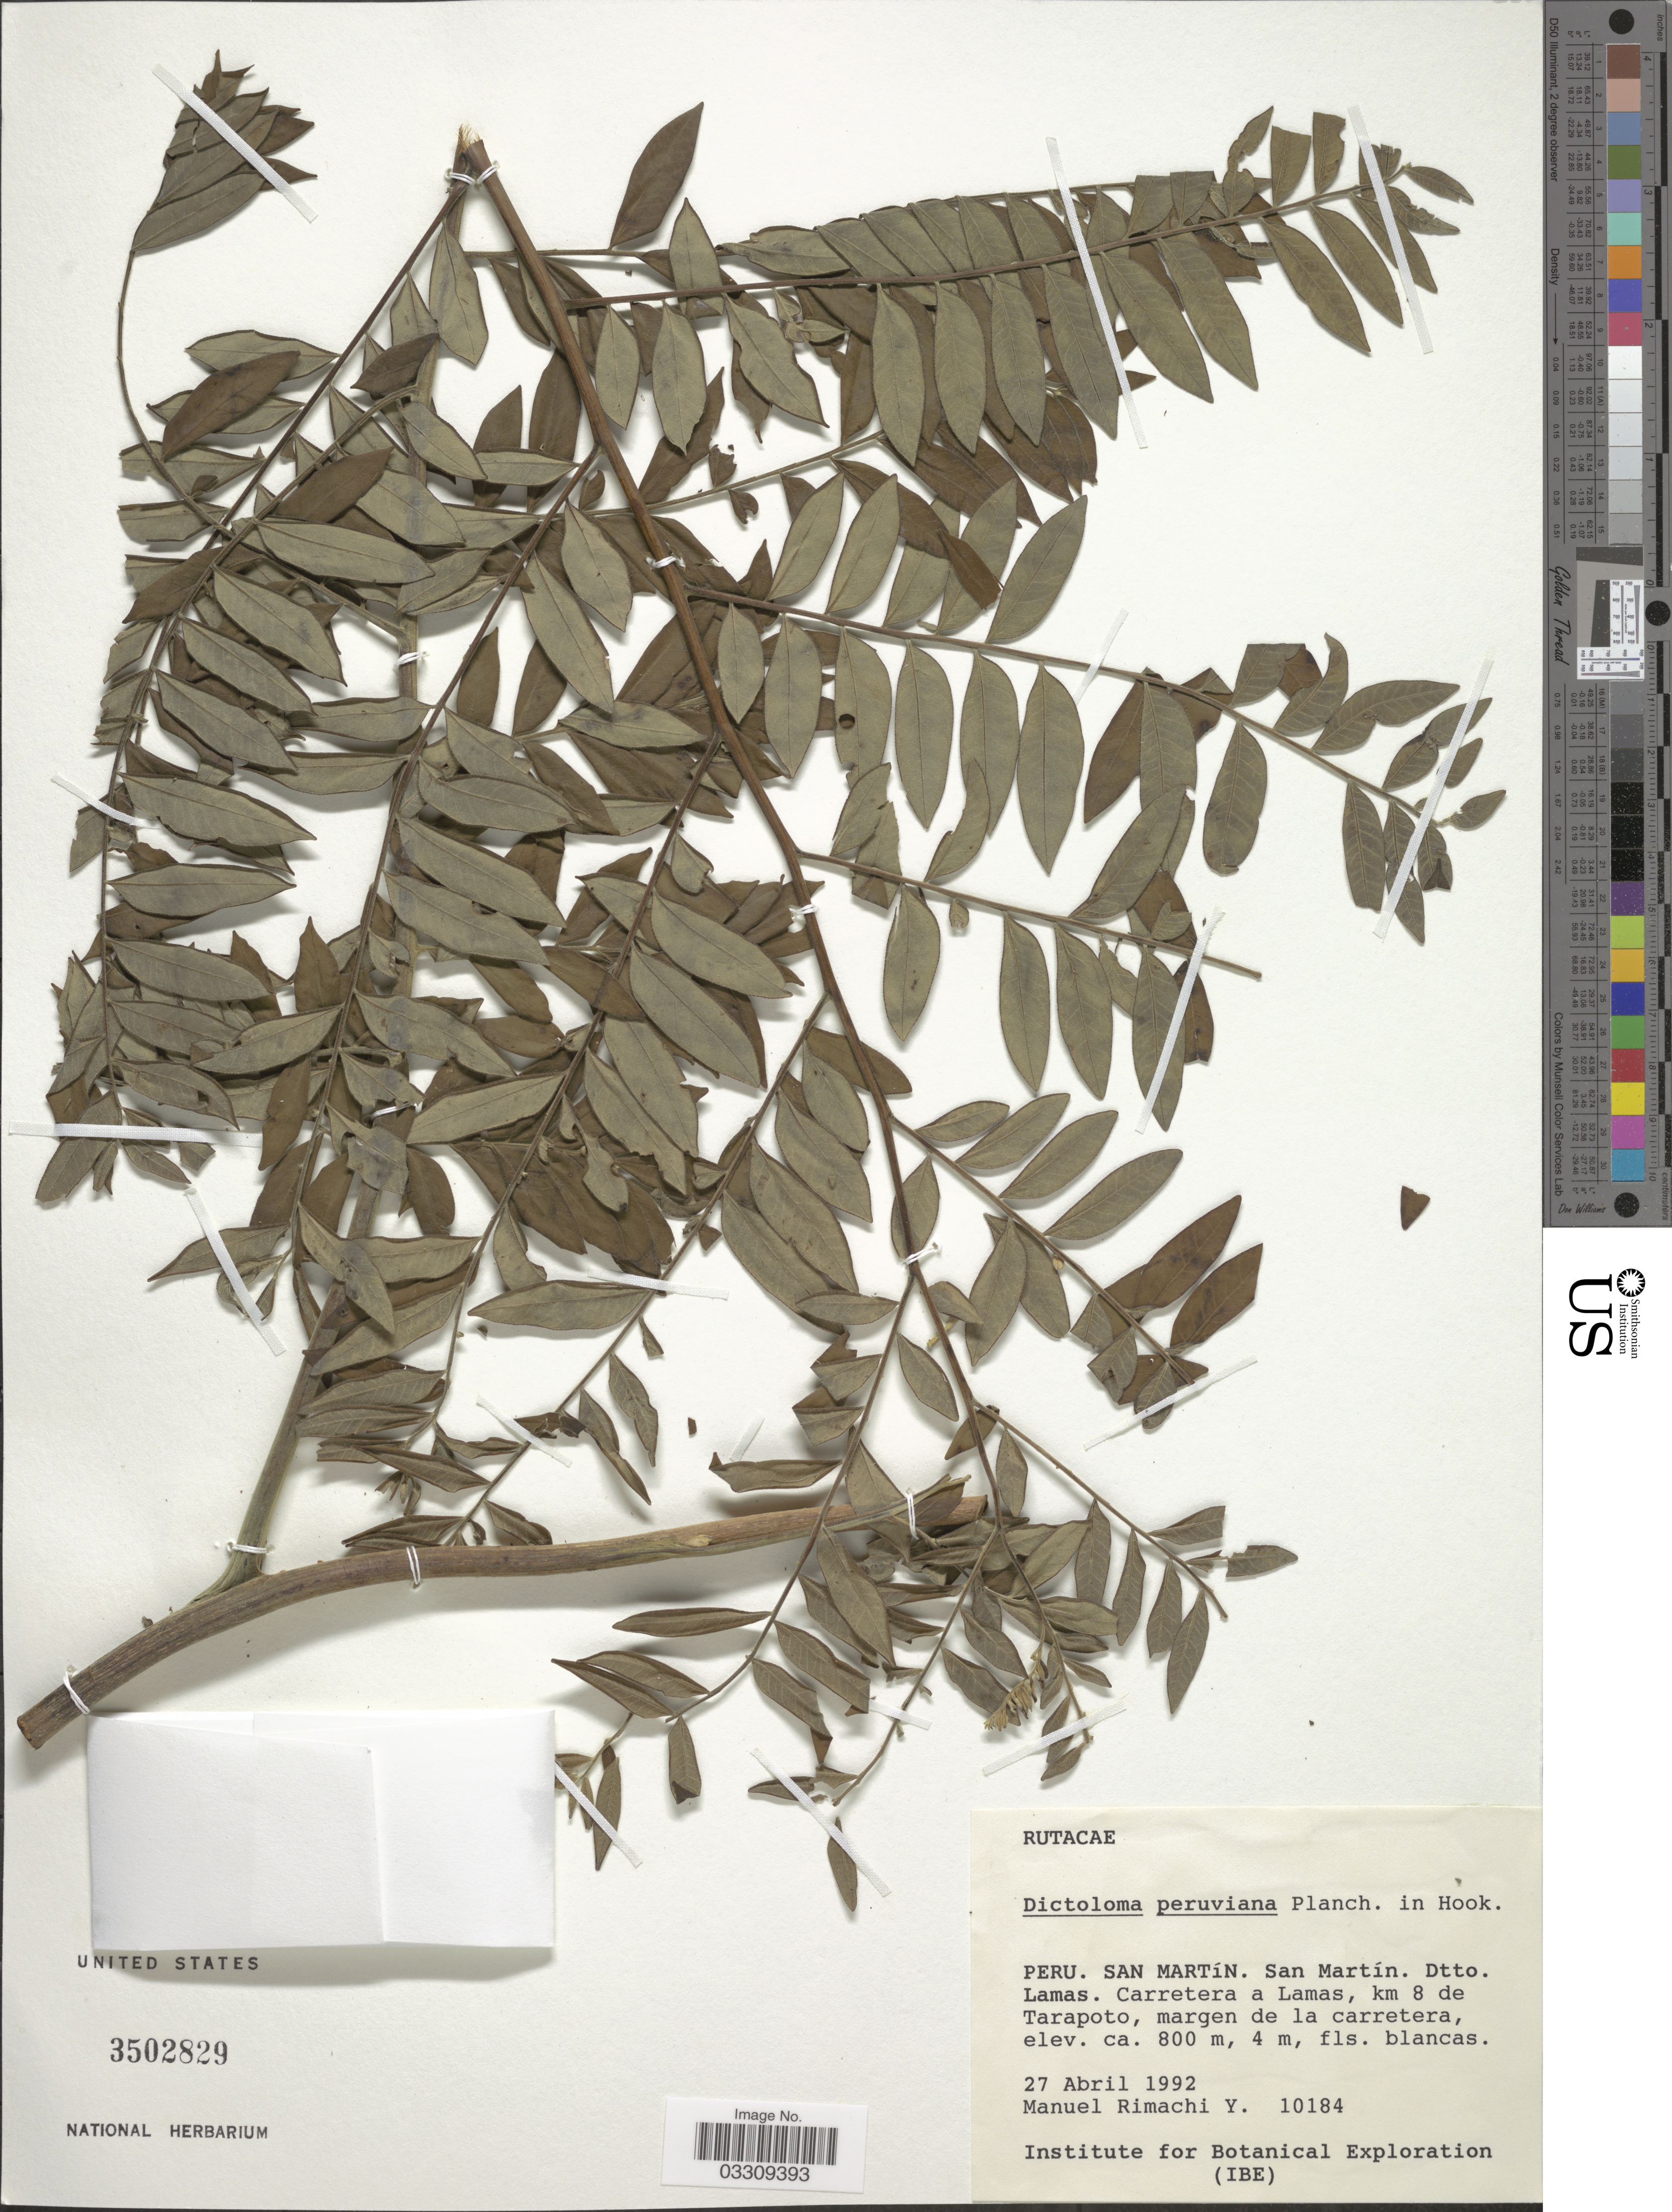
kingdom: Plantae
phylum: Tracheophyta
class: Magnoliopsida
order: Sapindales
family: Rutaceae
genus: Dictyoloma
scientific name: Dictyoloma peruvianum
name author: Planch.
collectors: M. Rimachi Y.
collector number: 10184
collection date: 1992-04-27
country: Peru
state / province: San Martín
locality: San Martín. Dtto. Lamas. Carretera a Lamas, km 8 de Tarapoto, margen de la carretera.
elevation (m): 800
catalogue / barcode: US 3502829